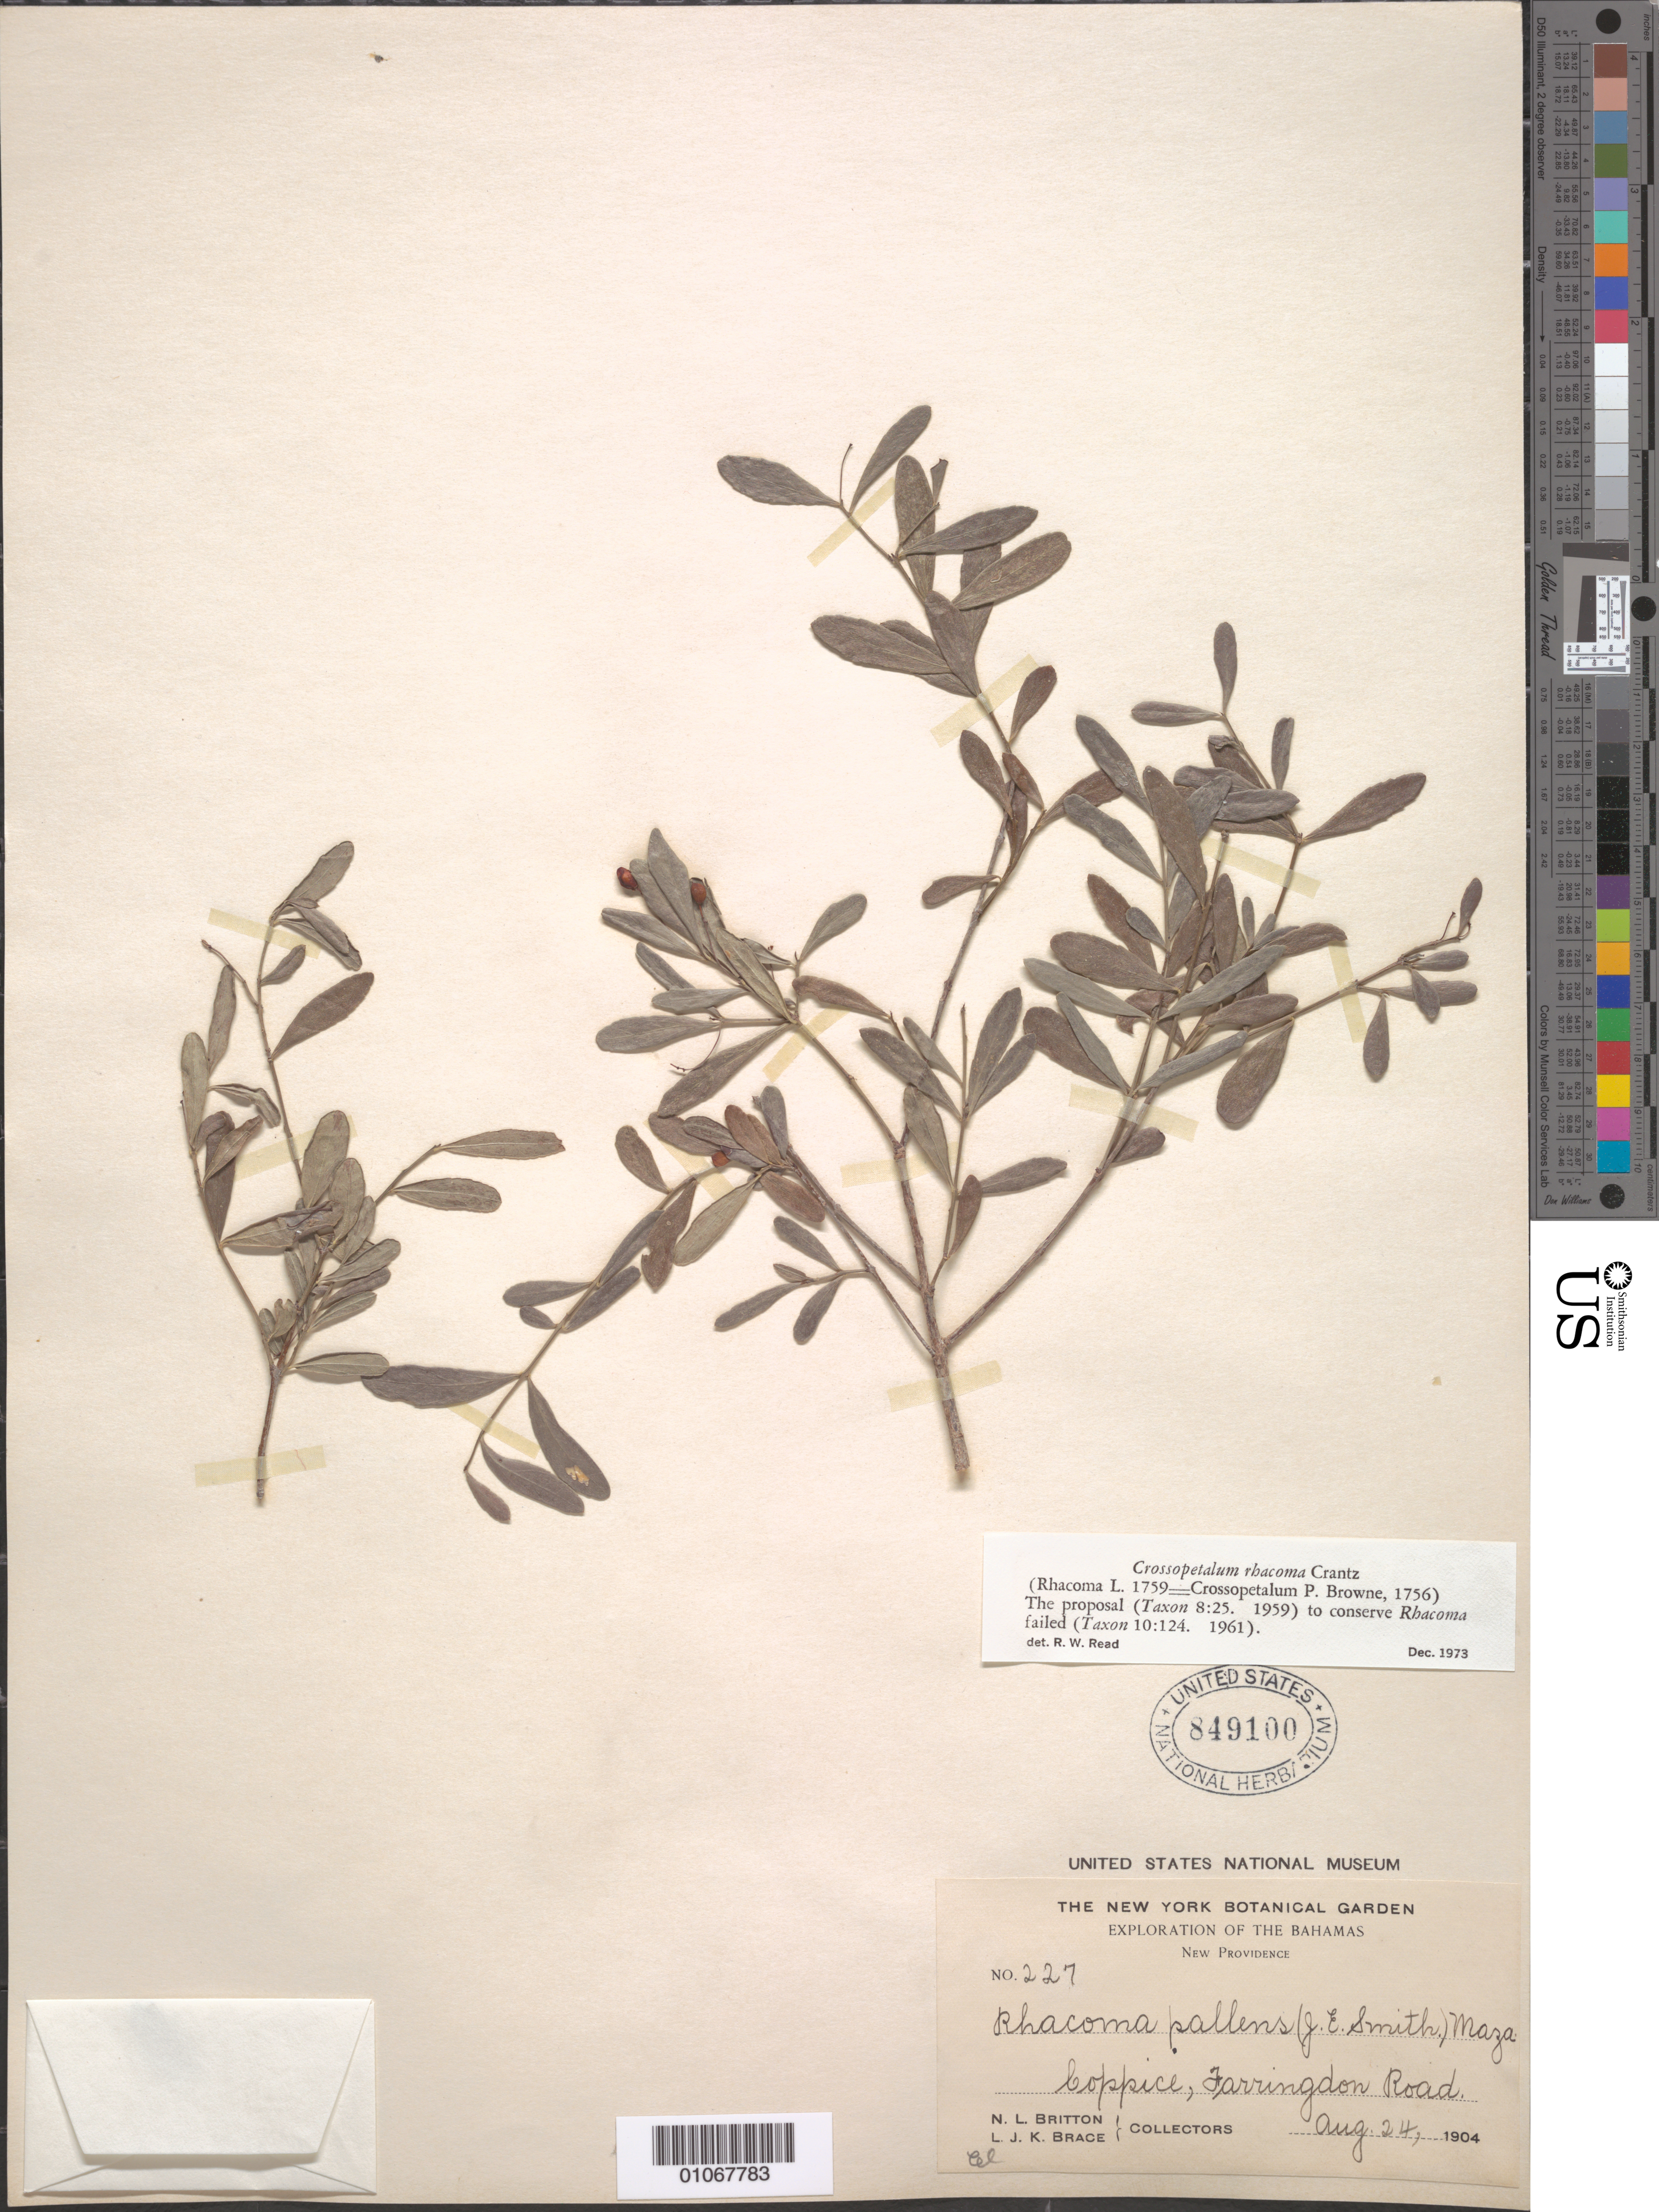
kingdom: Plantae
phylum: Tracheophyta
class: Magnoliopsida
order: Celastrales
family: Celastraceae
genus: Crossopetalum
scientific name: Crossopetalum rhacoma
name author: Crantz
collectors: N. Britton & L. J. K. Brace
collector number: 227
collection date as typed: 24 Aug 1904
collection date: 1904-08-24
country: Bahamas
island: New Providence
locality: Coppice, Farringdon road.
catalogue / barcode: US 849100